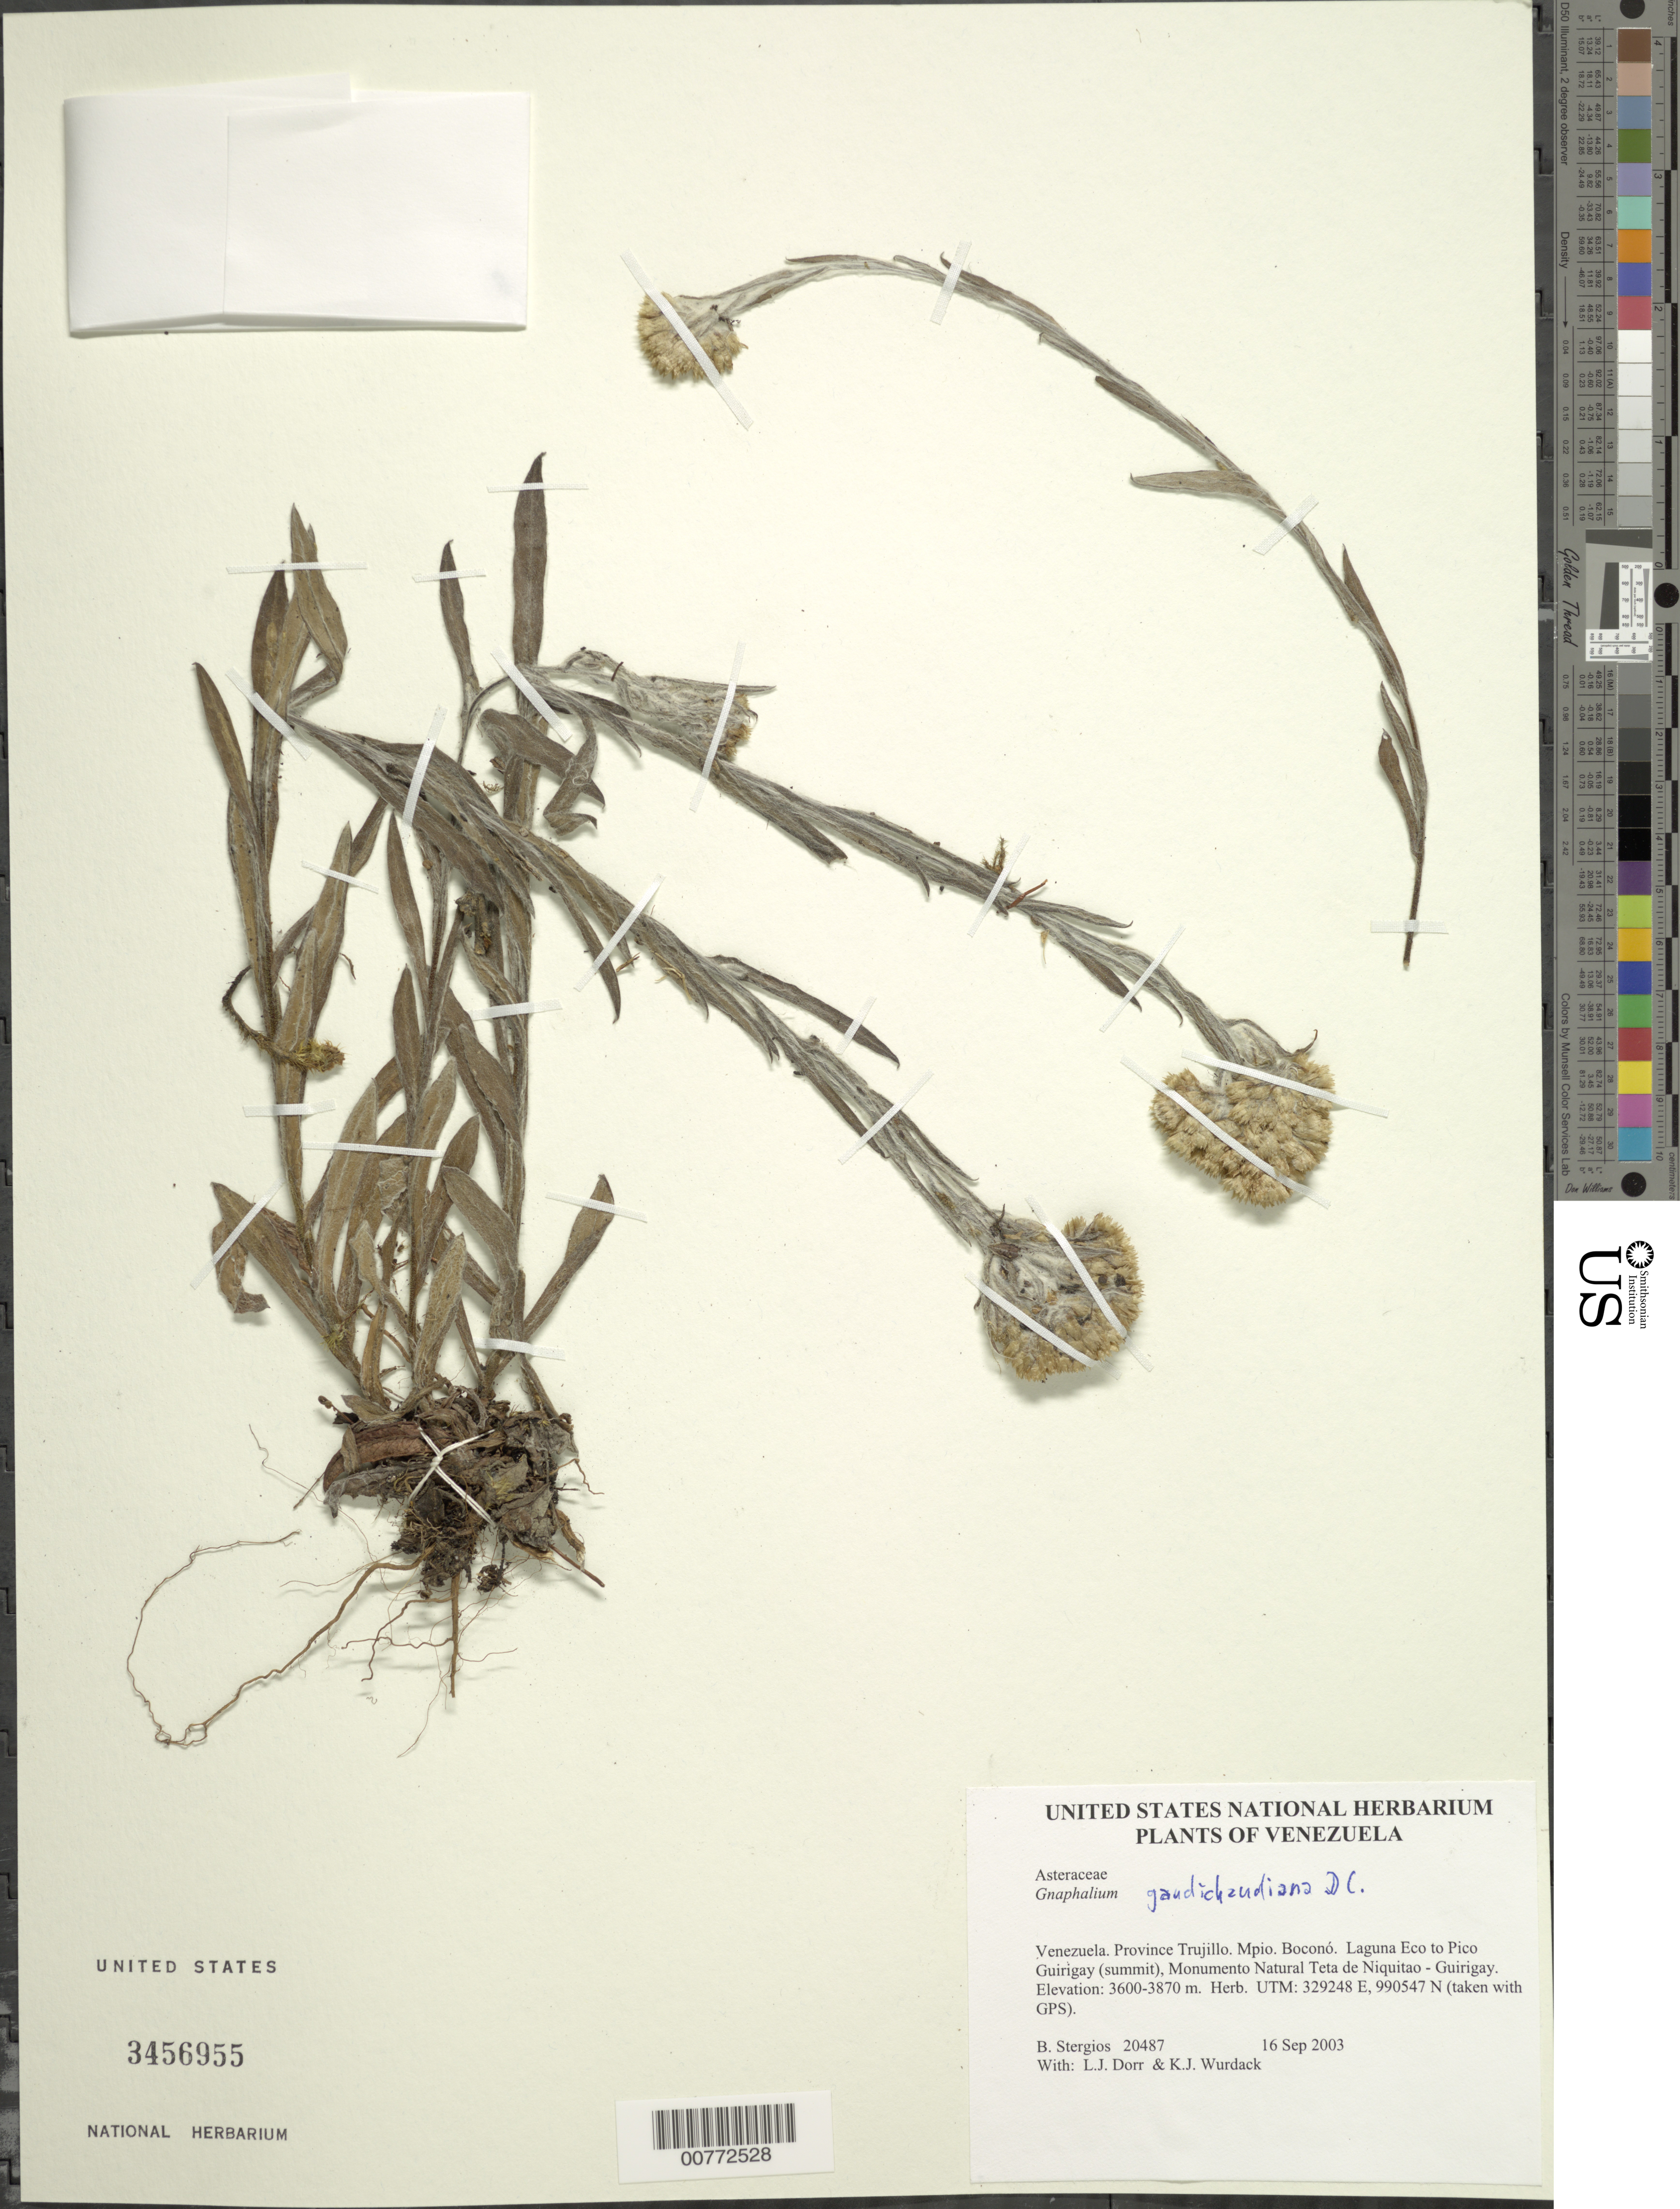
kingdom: Plantae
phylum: Tracheophyta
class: Magnoliopsida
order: Asterales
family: Asteraceae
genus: Pseudognaphalium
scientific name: Pseudognaphalium gaudichaudianum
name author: (DC.) Anderb.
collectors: B. G. Stergios, L. J. Dorr & K. Wurdack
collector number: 20487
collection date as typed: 16 Sep 2003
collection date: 2003-09-16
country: Venezuela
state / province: Trujillo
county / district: Boconó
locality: Laguna Eco to Pico Guirigay (summit), Monumento Natural Teta de Niquitao - Guirigay.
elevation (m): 3600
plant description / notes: PORT, US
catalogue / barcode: US 3456955